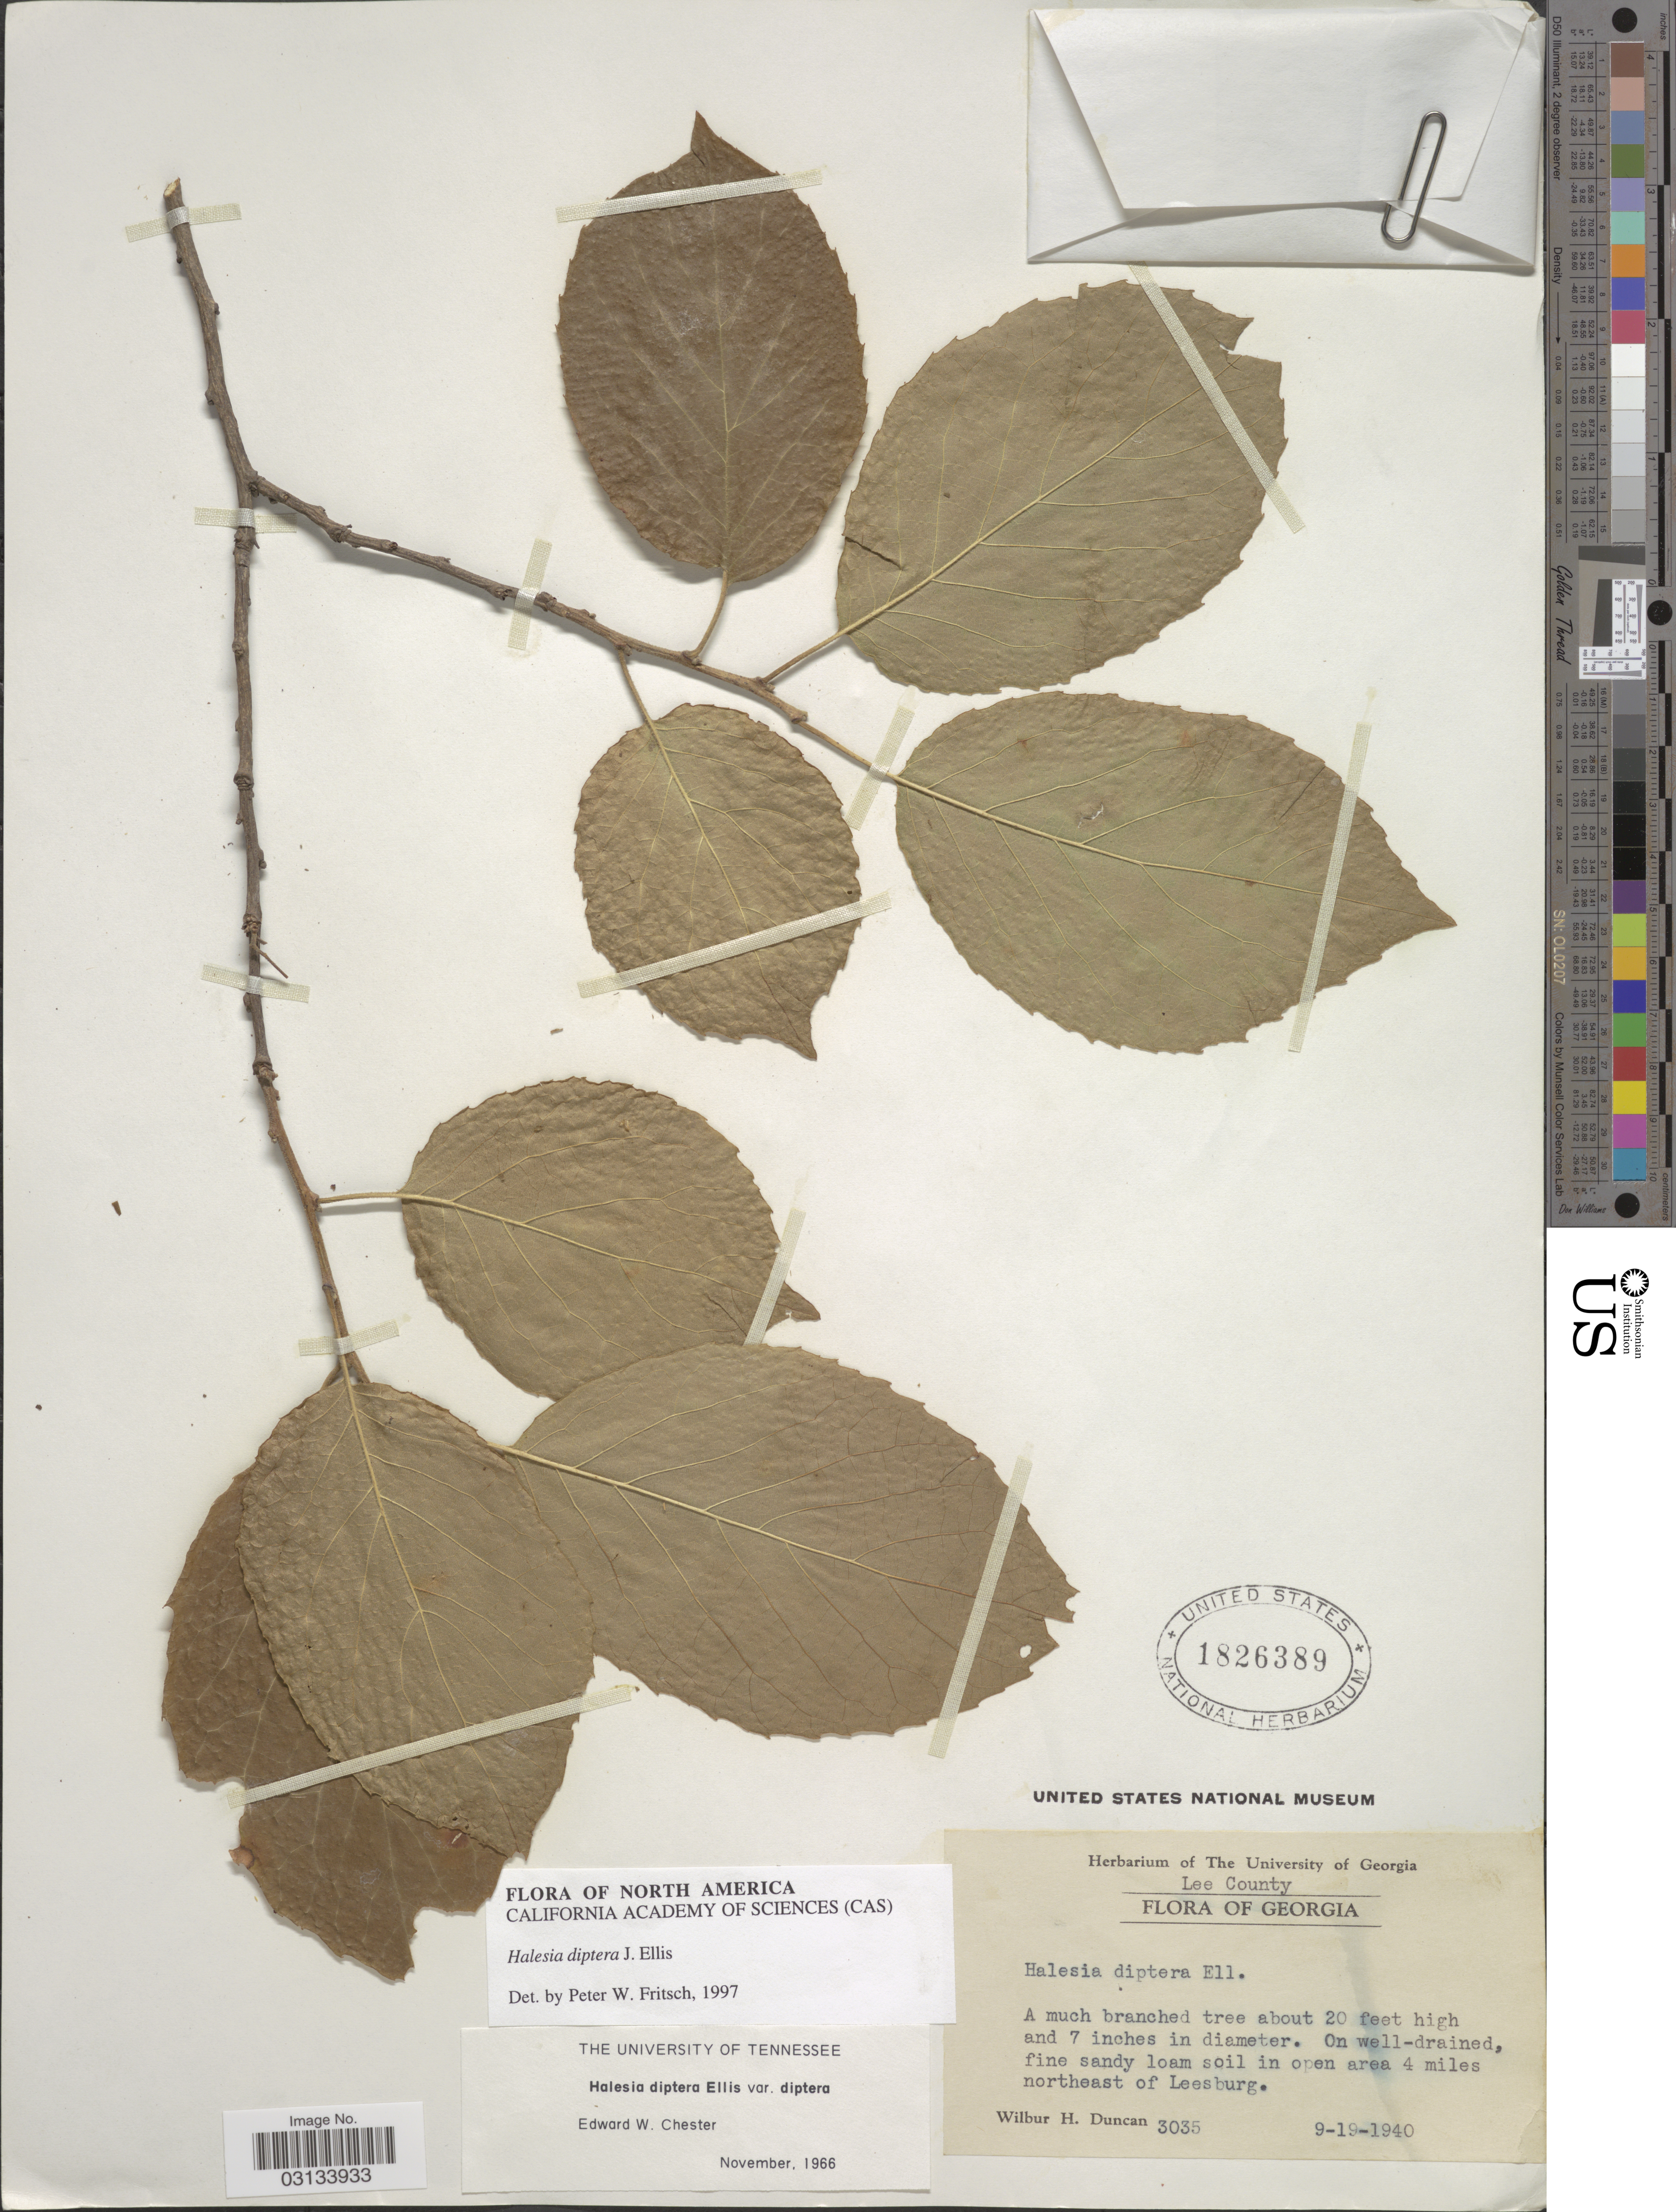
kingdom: Plantae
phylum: Tracheophyta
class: Magnoliopsida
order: Ericales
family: Styracaceae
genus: Halesia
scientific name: Halesia diptera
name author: J. Ellis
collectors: W. H. Duncan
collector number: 3035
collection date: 1940-09-19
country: United States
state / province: Georgia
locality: Lee County. Open area 4 miles northeast of Leesburg.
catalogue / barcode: US 1826389